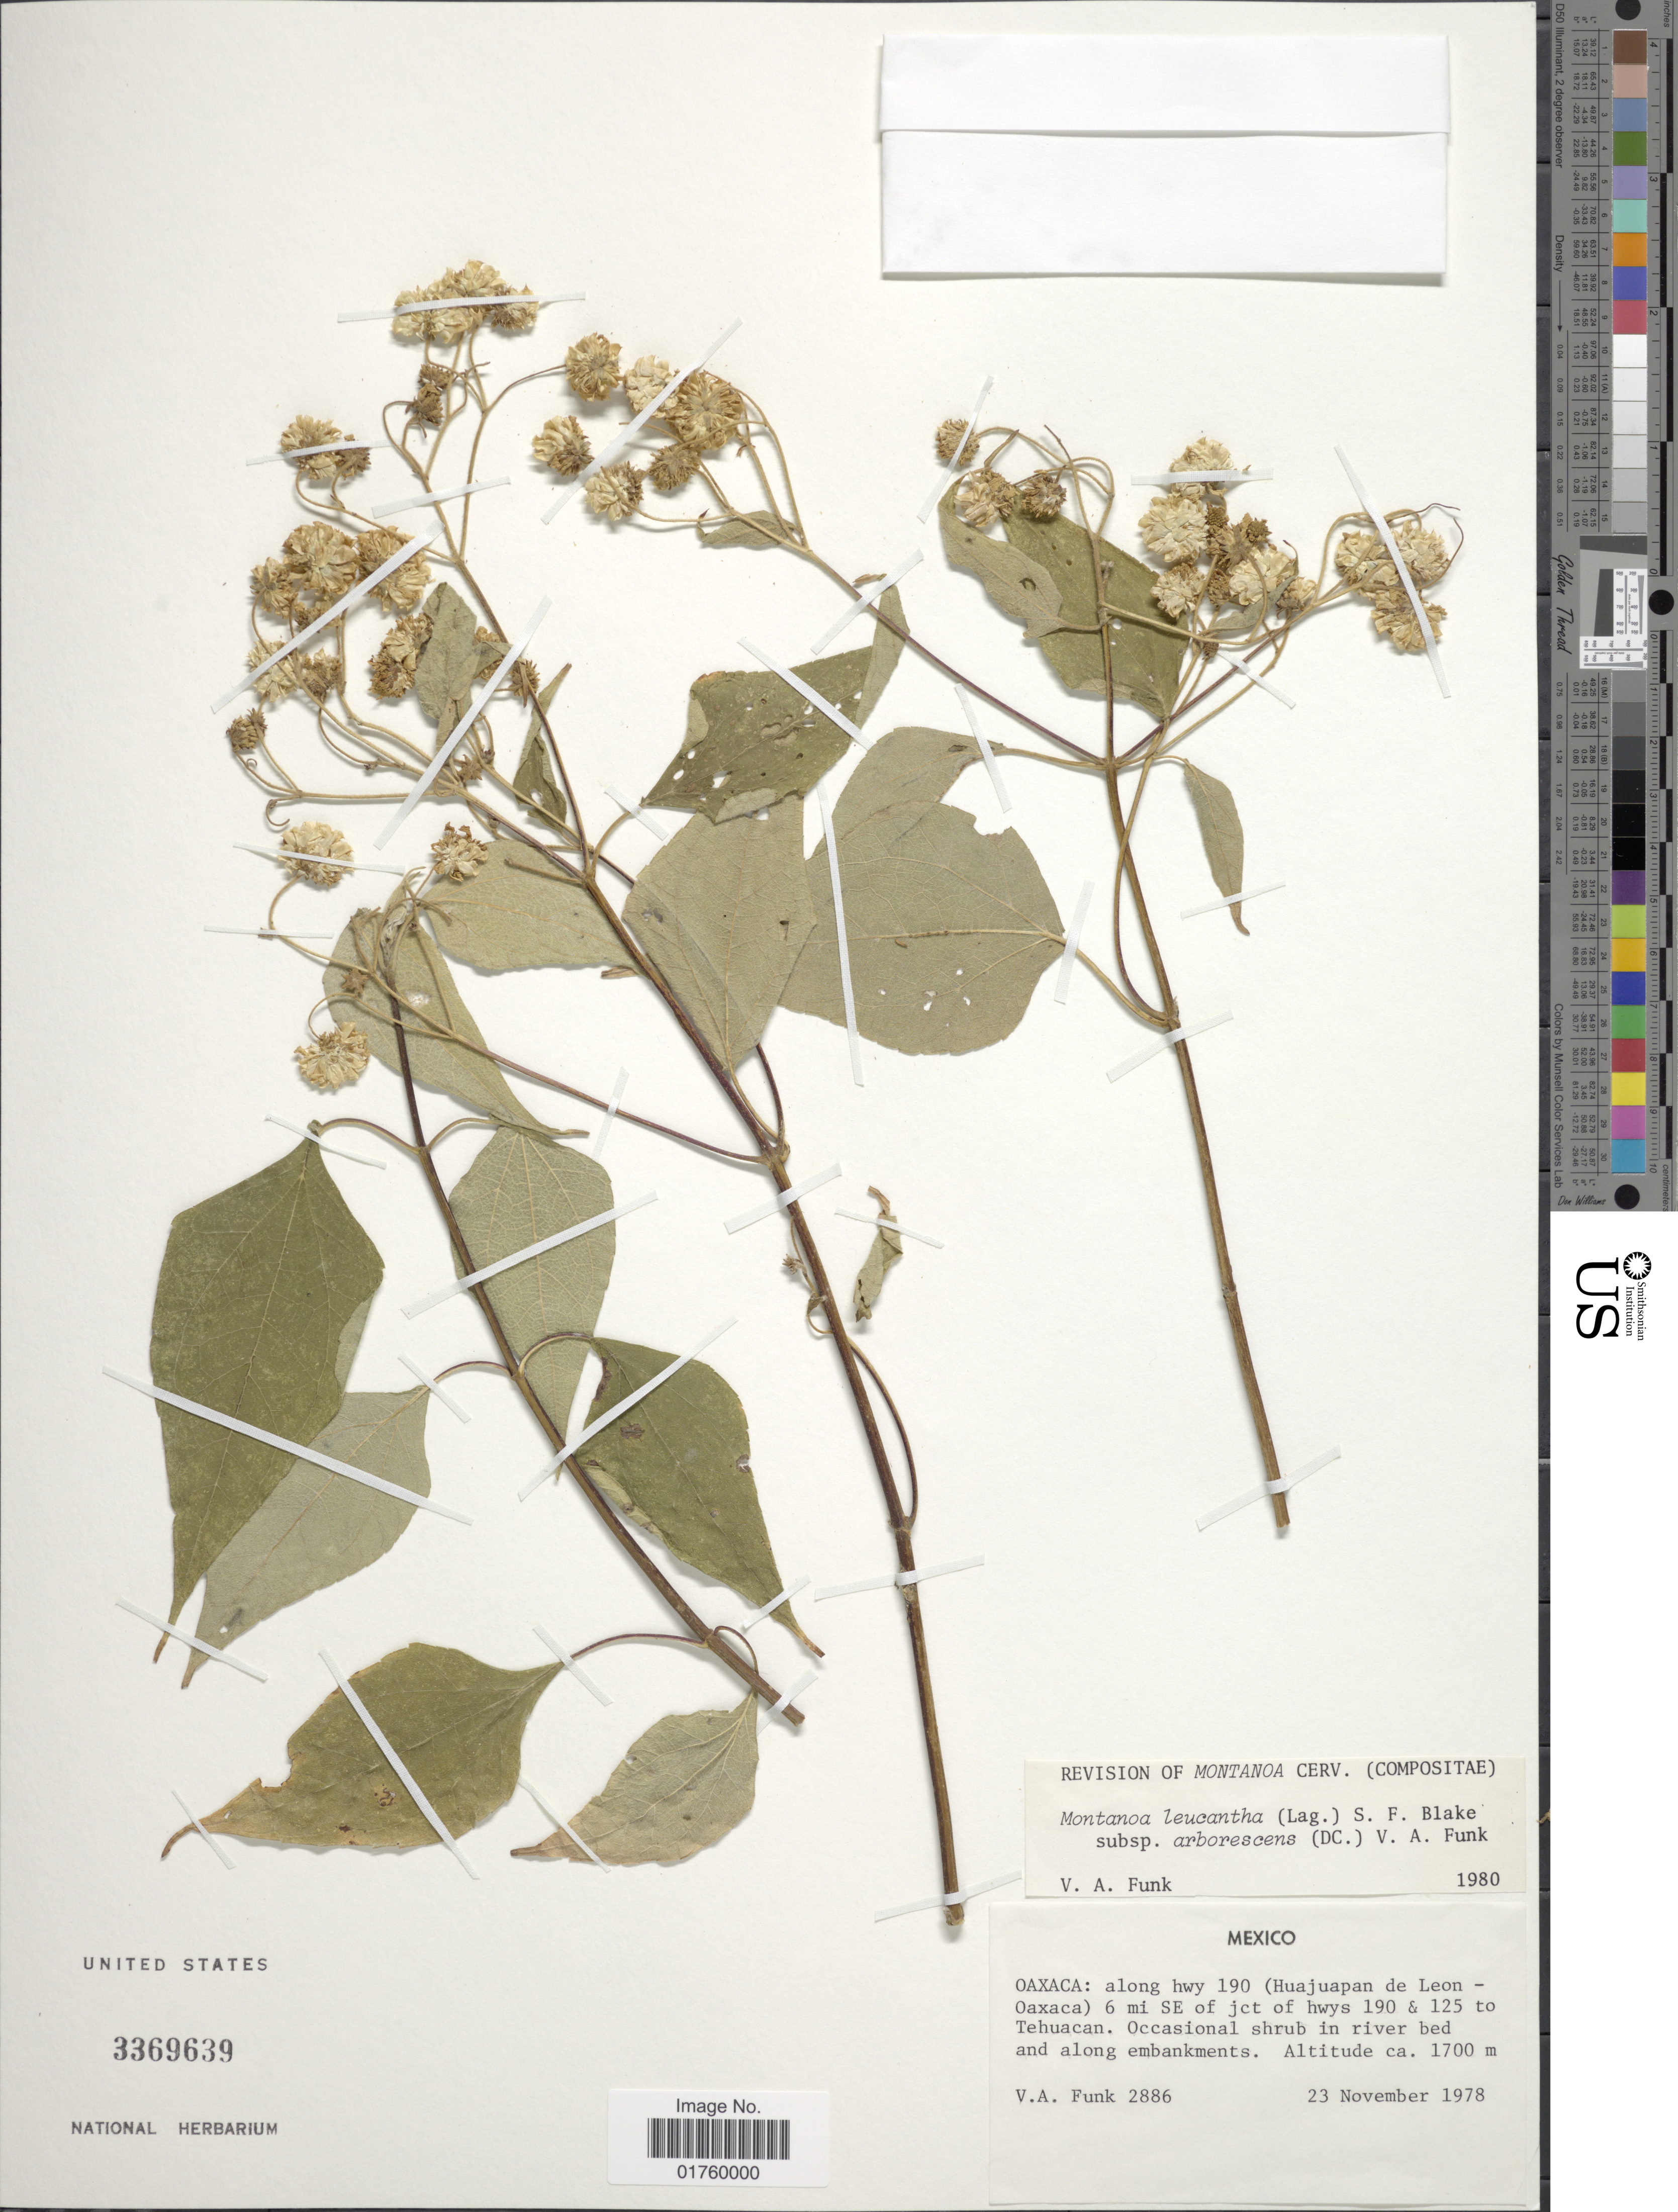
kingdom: Plantae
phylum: Tracheophyta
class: Magnoliopsida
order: Asterales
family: Asteraceae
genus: Montanoa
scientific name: Montanoa leucantha subsp. arborescens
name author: (DC.) V.A. Funk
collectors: V. Funk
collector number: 2886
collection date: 1978-11-23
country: Mexico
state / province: Oaxaca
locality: Along hwy 190 (Huajuapan de Leon-Oaxaca) 6 mi SE of jct of hwys 190 & 125 to Tehuacan, occasional shrub in river bed and along embankments.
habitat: In river bed and along embankments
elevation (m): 1700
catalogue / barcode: US 3369639